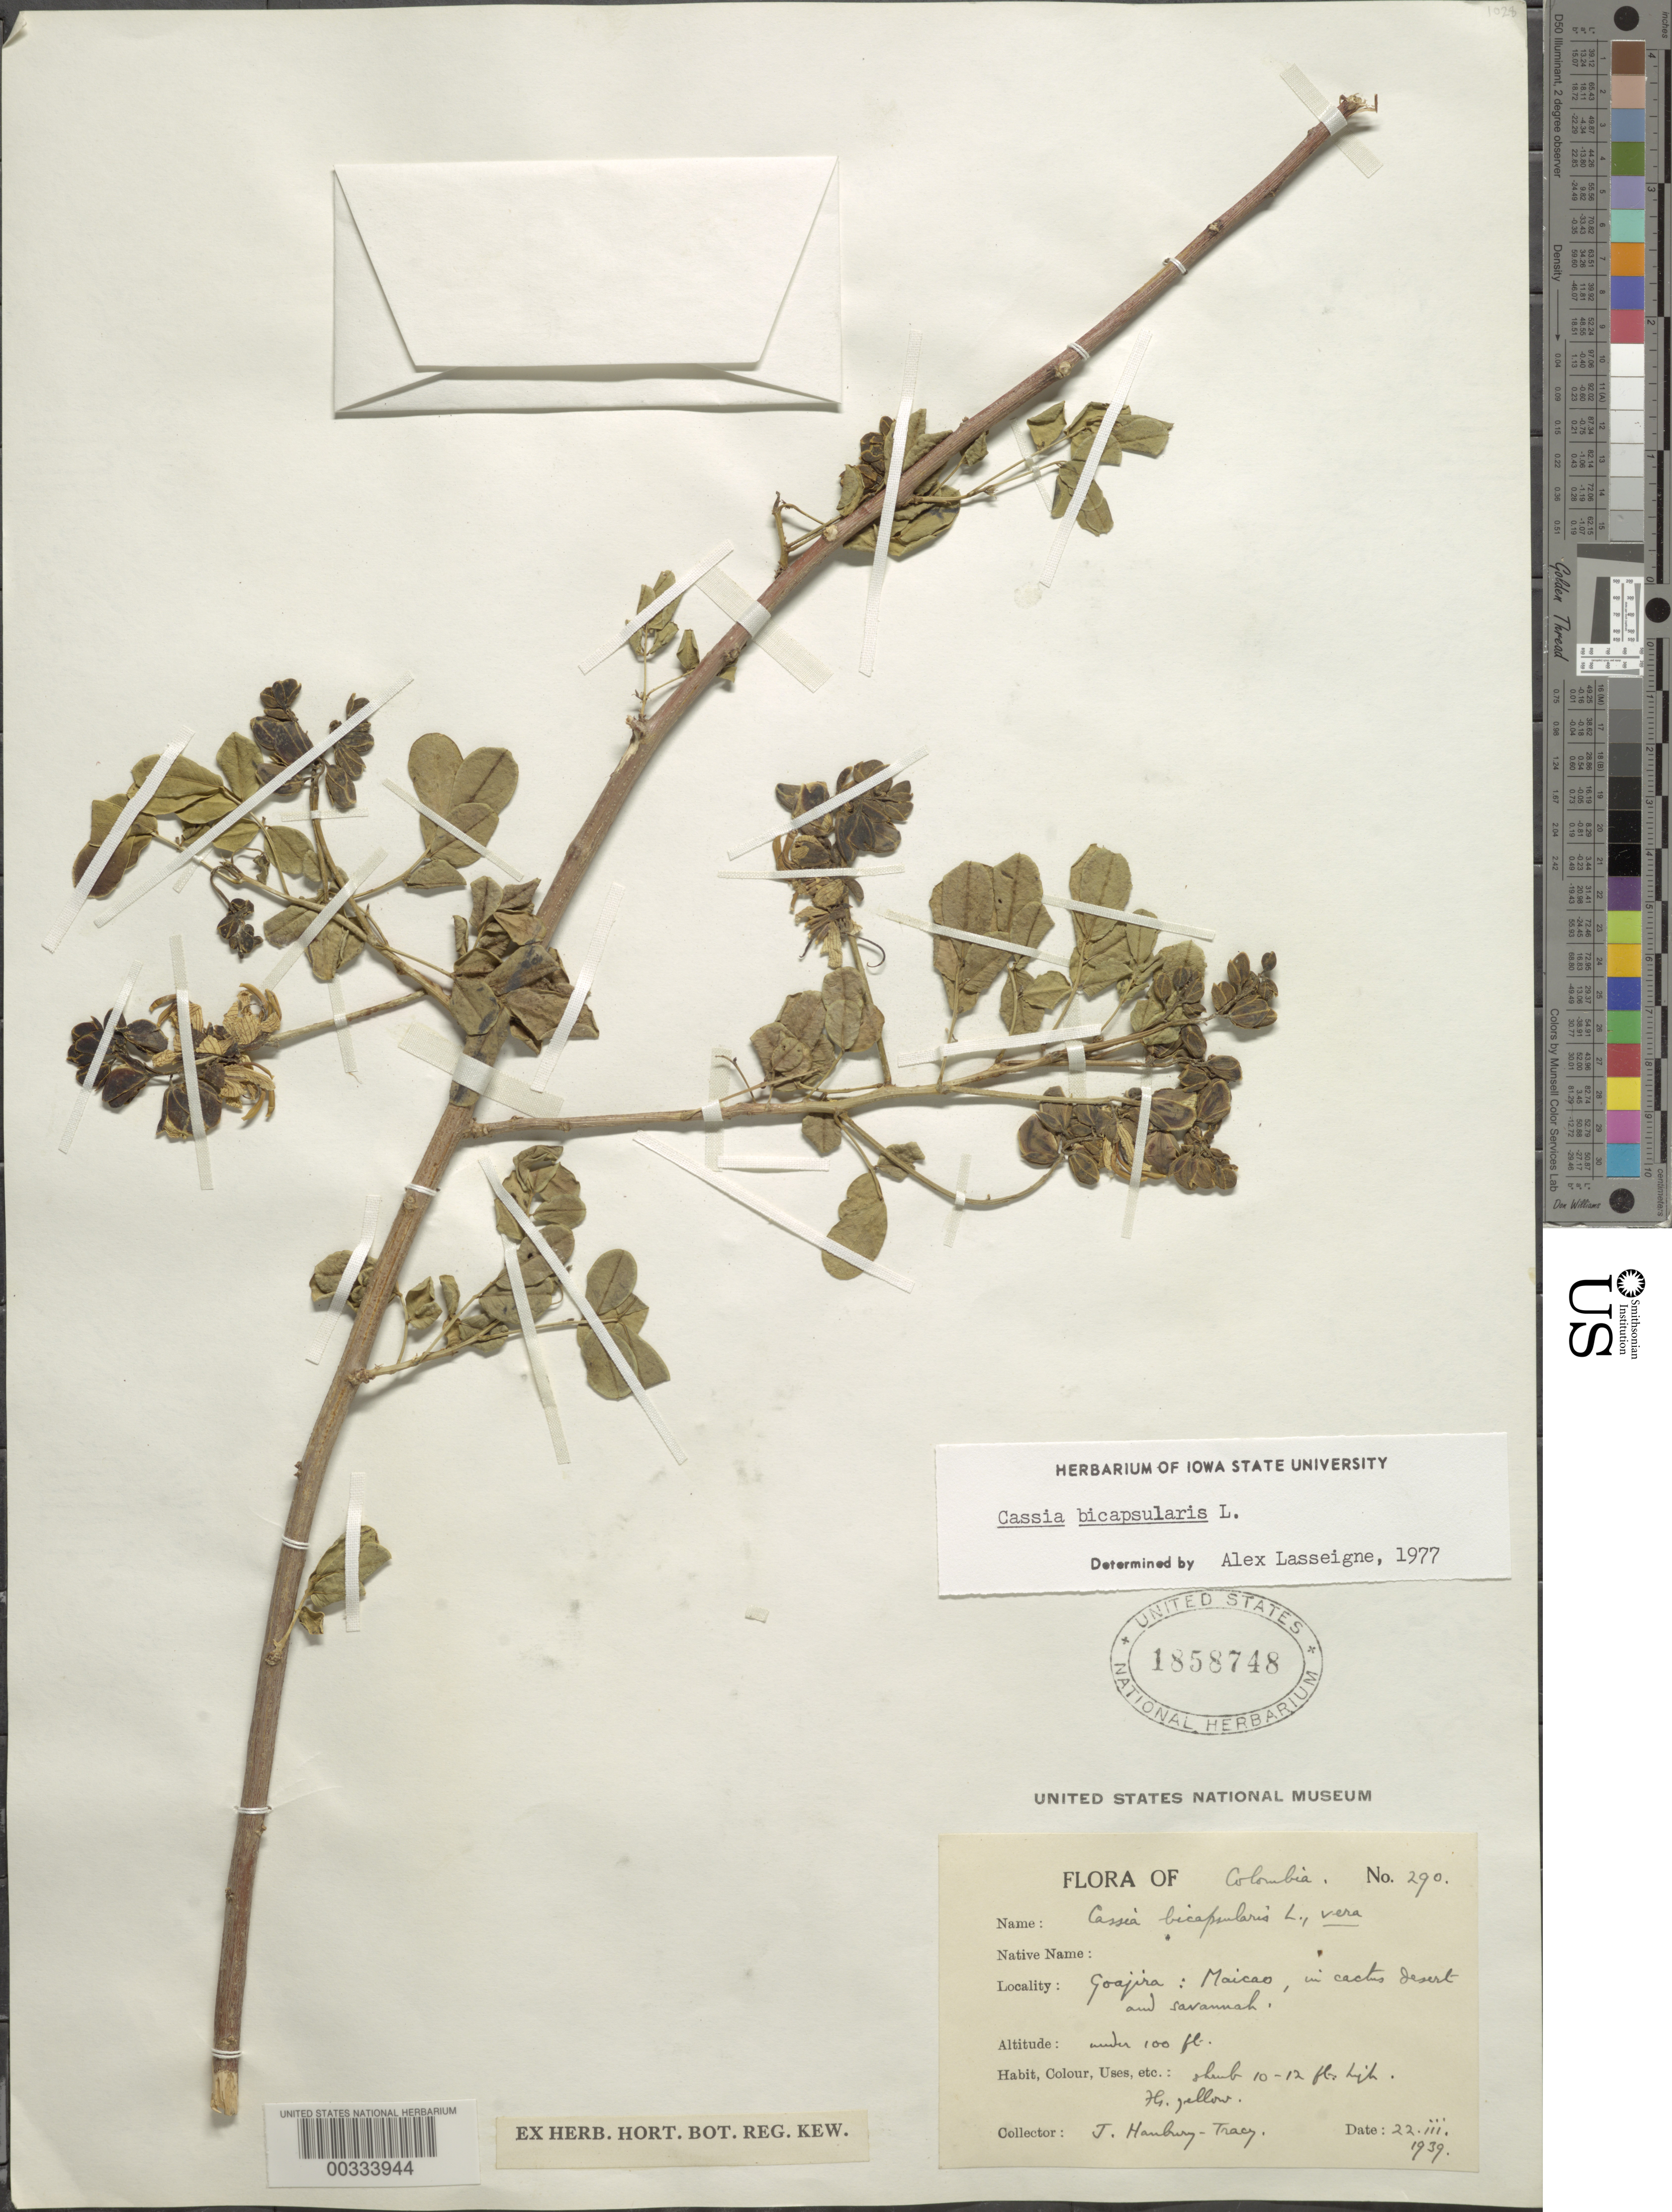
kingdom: Plantae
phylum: Tracheophyta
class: Magnoliopsida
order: Fabales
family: Fabaceae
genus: Senna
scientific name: Senna bicapsularis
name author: (L.) Roxb.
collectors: J. Hanbury-Tracy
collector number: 290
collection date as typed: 22 Mar 1939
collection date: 1939-03-22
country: Colombia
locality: Guajira; Maicao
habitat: In cactus desert and savanna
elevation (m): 30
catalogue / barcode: US 1858748